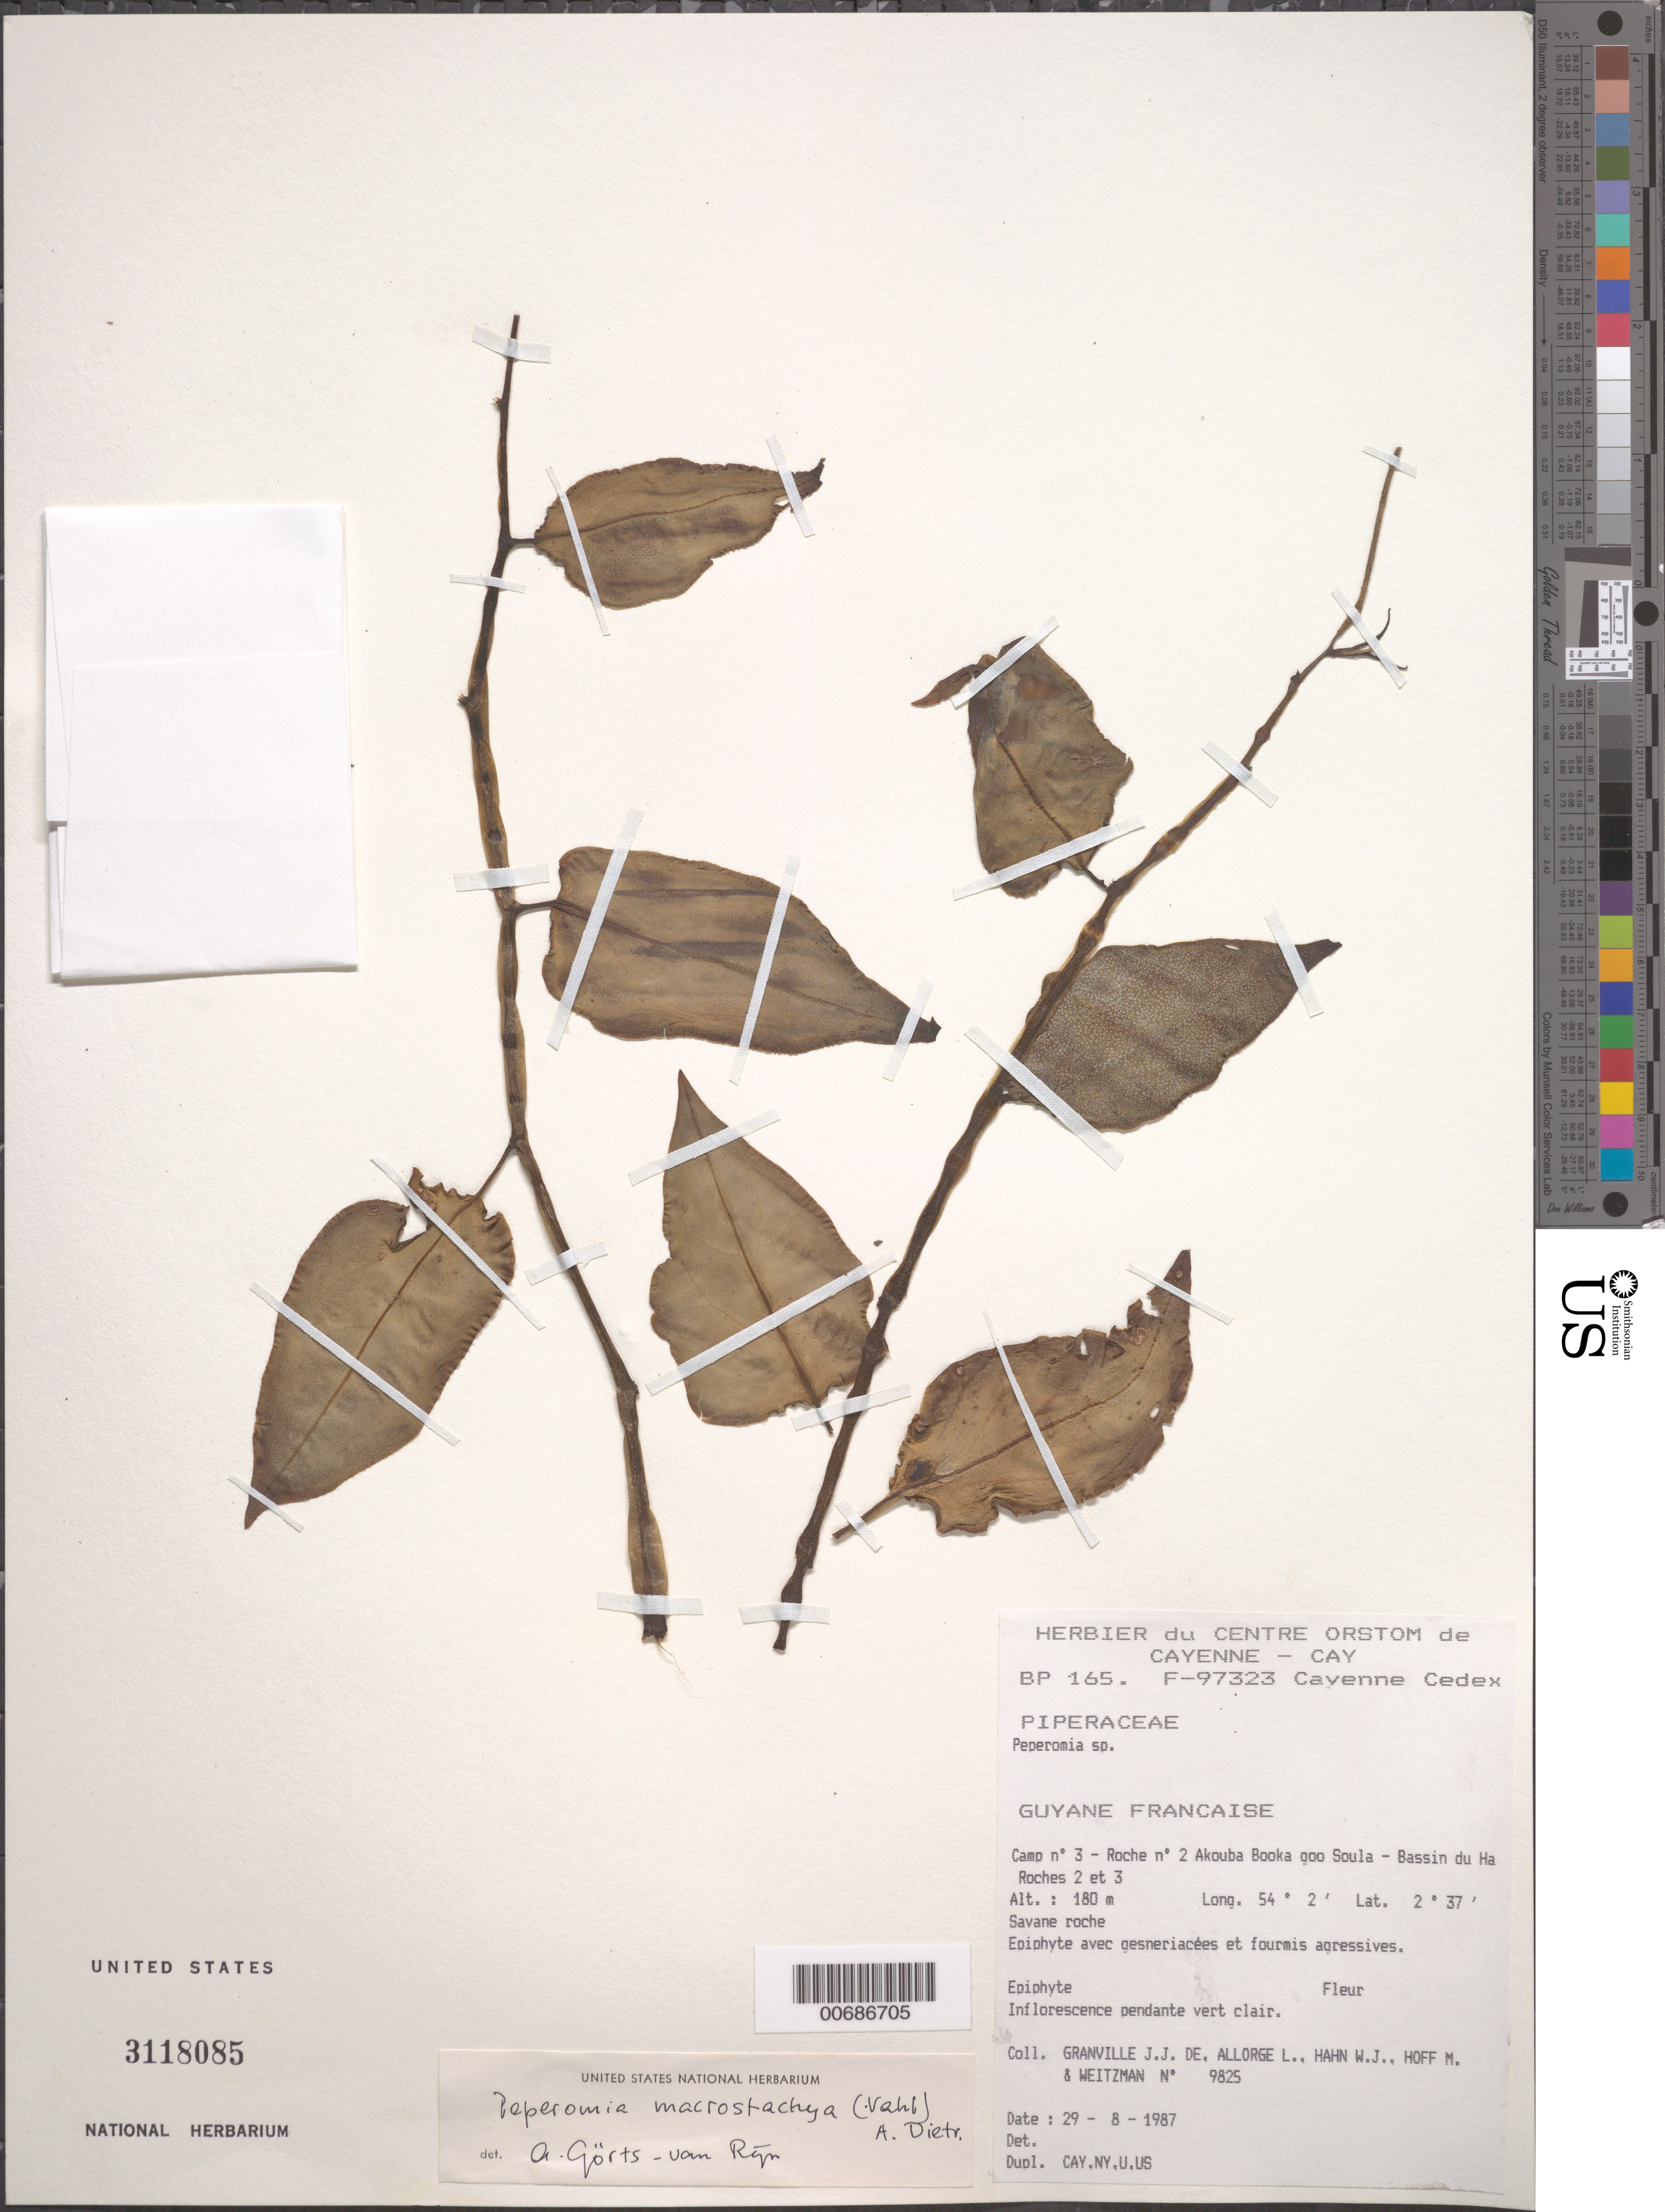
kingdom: Plantae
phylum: Tracheophyta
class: Magnoliopsida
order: Piperales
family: Piperaceae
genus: Peperomia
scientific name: Peperomia macrostachya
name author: (Vahl) A. Dietr.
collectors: J.-J. de Granville, L. Allorge, W. J. Hahn, M. Hoff & Weitzman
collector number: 9825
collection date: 1987-08-29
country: French Guiana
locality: Guyane Francaise. Camp nº 3 - Roche nº 2 Akouba Booka ooo Soula - Bassin du Ha Roches 2 et 3.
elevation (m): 180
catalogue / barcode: US 3118085